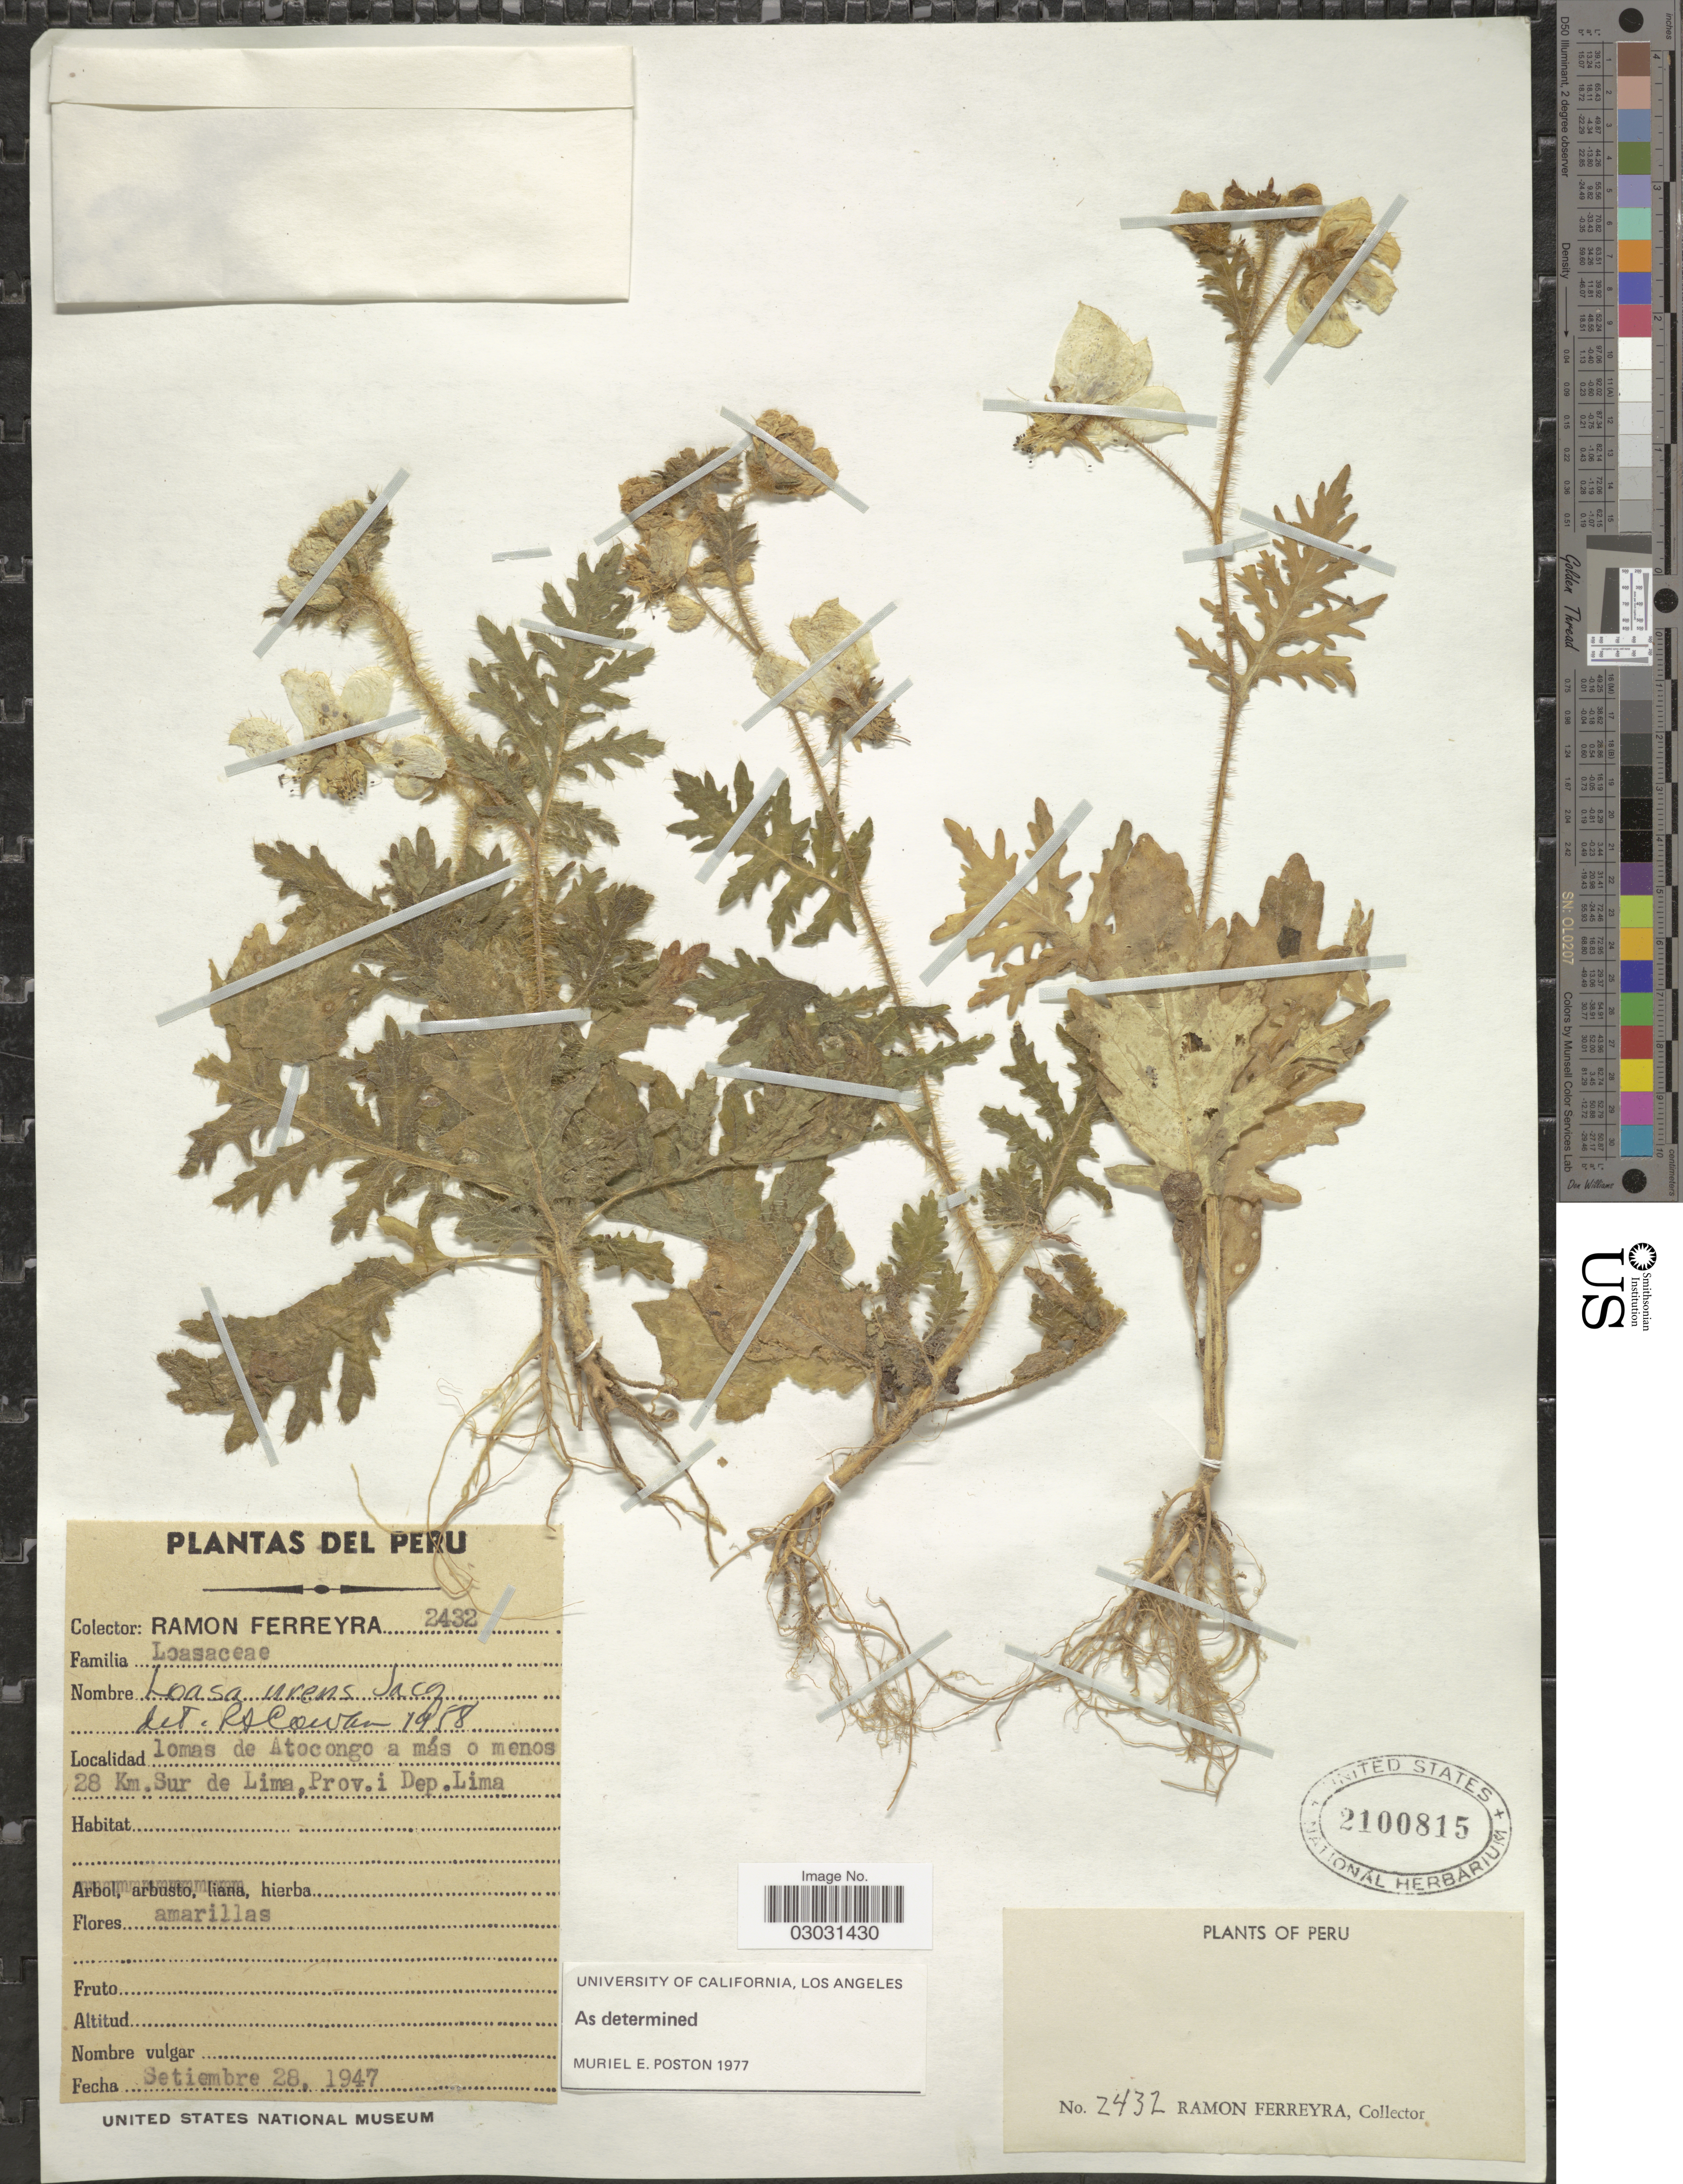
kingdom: Plantae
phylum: Tracheophyta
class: Magnoliopsida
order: Cornales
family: Loasaceae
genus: Nasa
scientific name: Nasa urens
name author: (Jacq.) Weigand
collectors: R. A. Ferreyra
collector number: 2432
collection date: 1947-09-28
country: Peru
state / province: Lima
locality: Lomas de Atocongo a más o menos 28 Km. Sur de Lima, Prov. i Dep. Lima.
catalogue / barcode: US 2100815